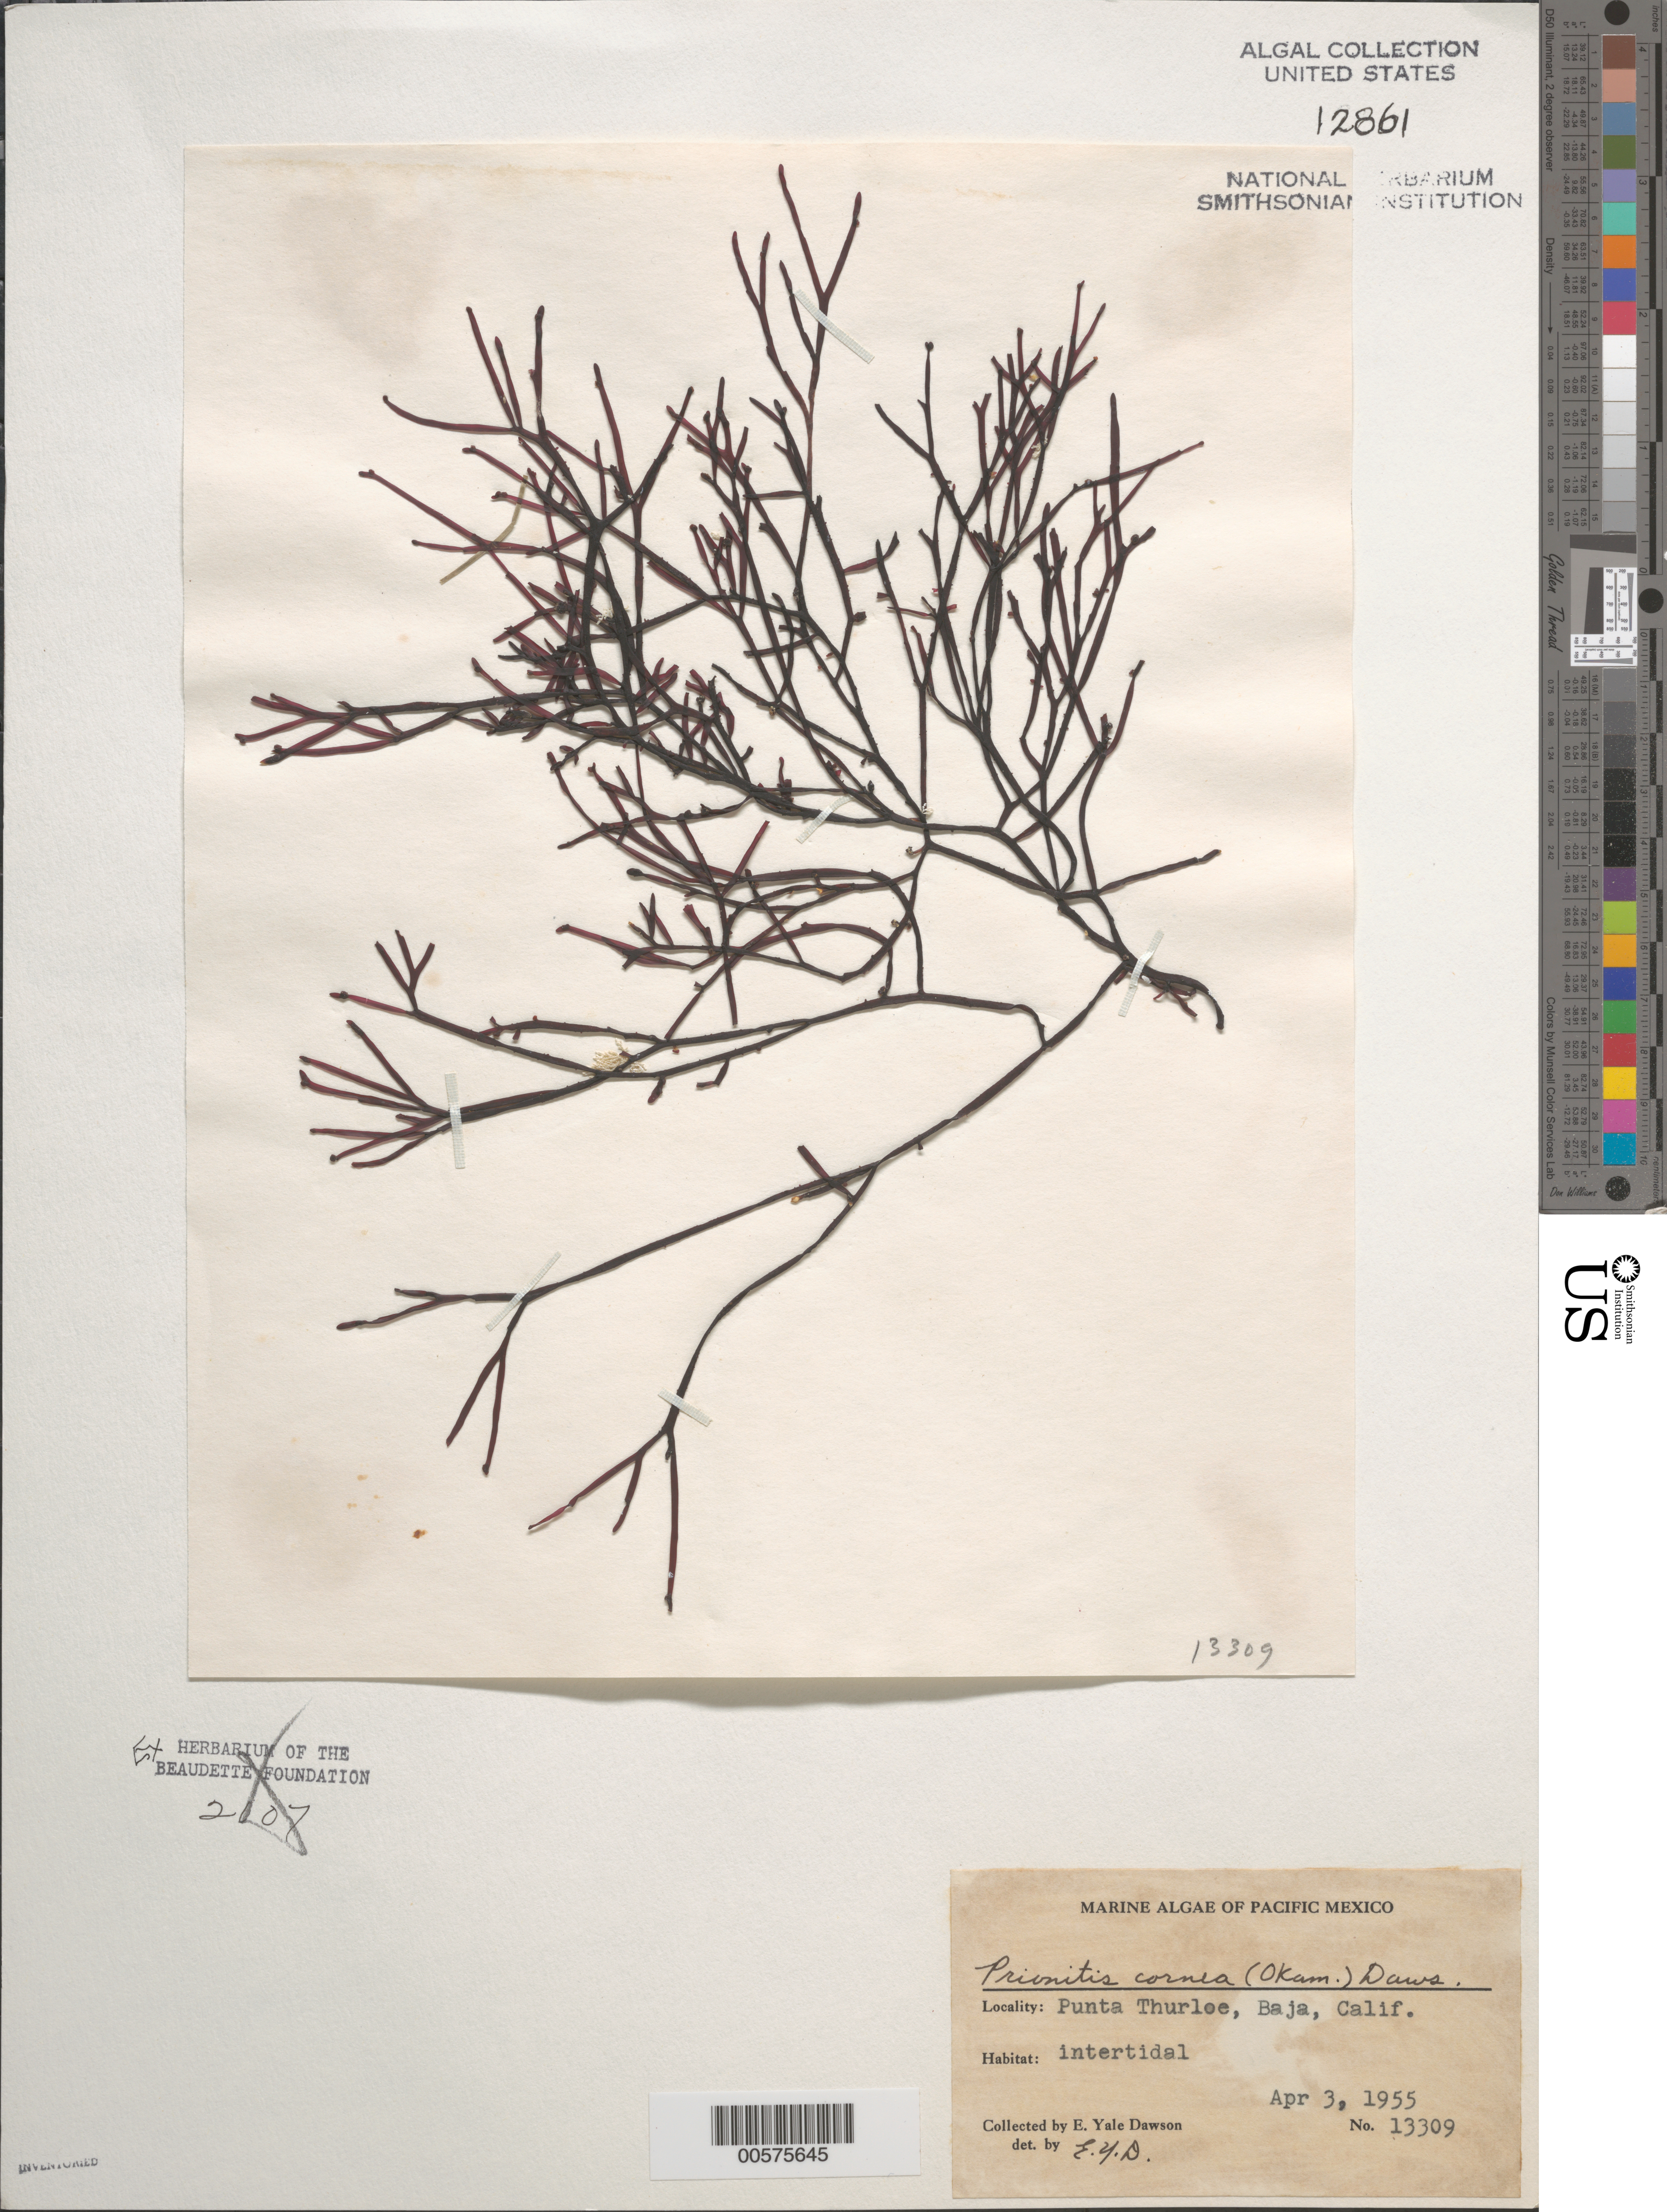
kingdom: Plantae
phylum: Rhodophyta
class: Florideophyceae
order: Halymeniales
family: Halymeniaceae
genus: Grateloupia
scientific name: Grateloupia cornea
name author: Okamura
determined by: Algae name updating Project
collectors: E. Y. Dawson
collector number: EYD 13309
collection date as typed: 03 Apr 1955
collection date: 1955-04-03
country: Mexico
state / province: Baja California Sur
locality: Punta Thurloe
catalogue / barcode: US 12861